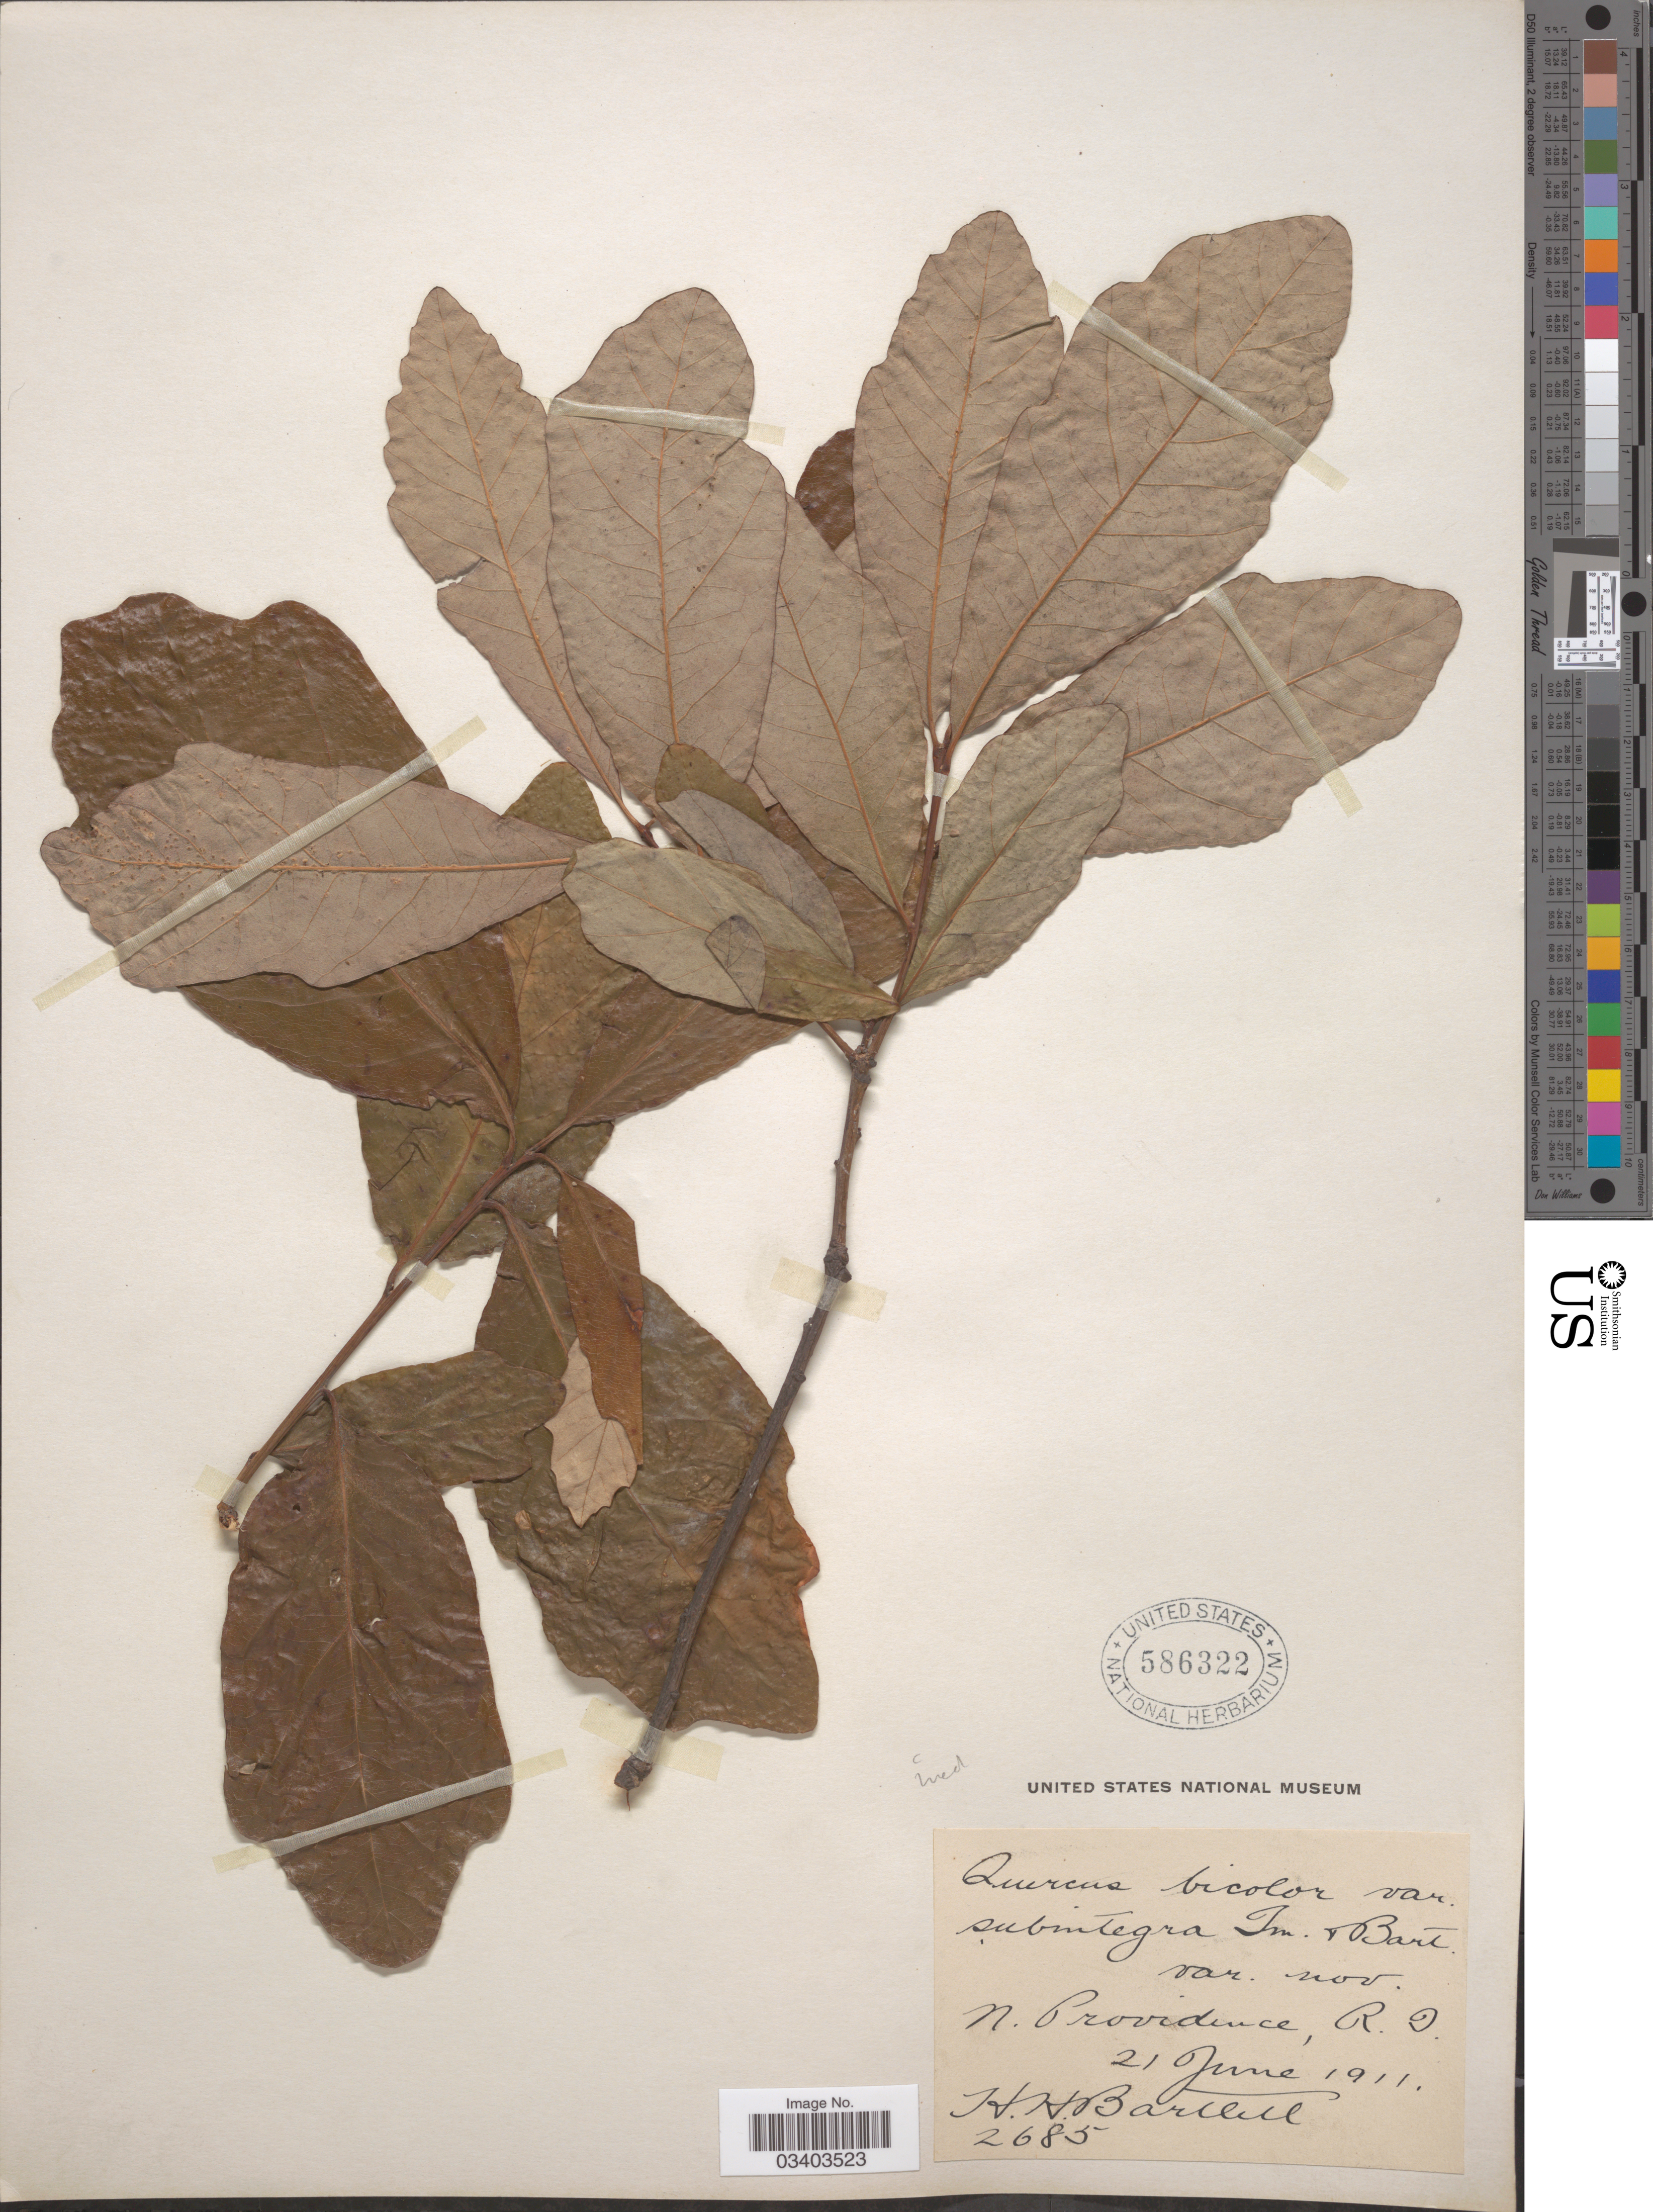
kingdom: Plantae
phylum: Tracheophyta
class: Magnoliopsida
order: Fagales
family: Fagaceae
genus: Quercus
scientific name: Quercus bicolor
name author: Willd.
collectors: H. H. Bartlett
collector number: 2685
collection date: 1911-06-21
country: United States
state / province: Rhode Island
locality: N. Providence.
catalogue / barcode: US 586322